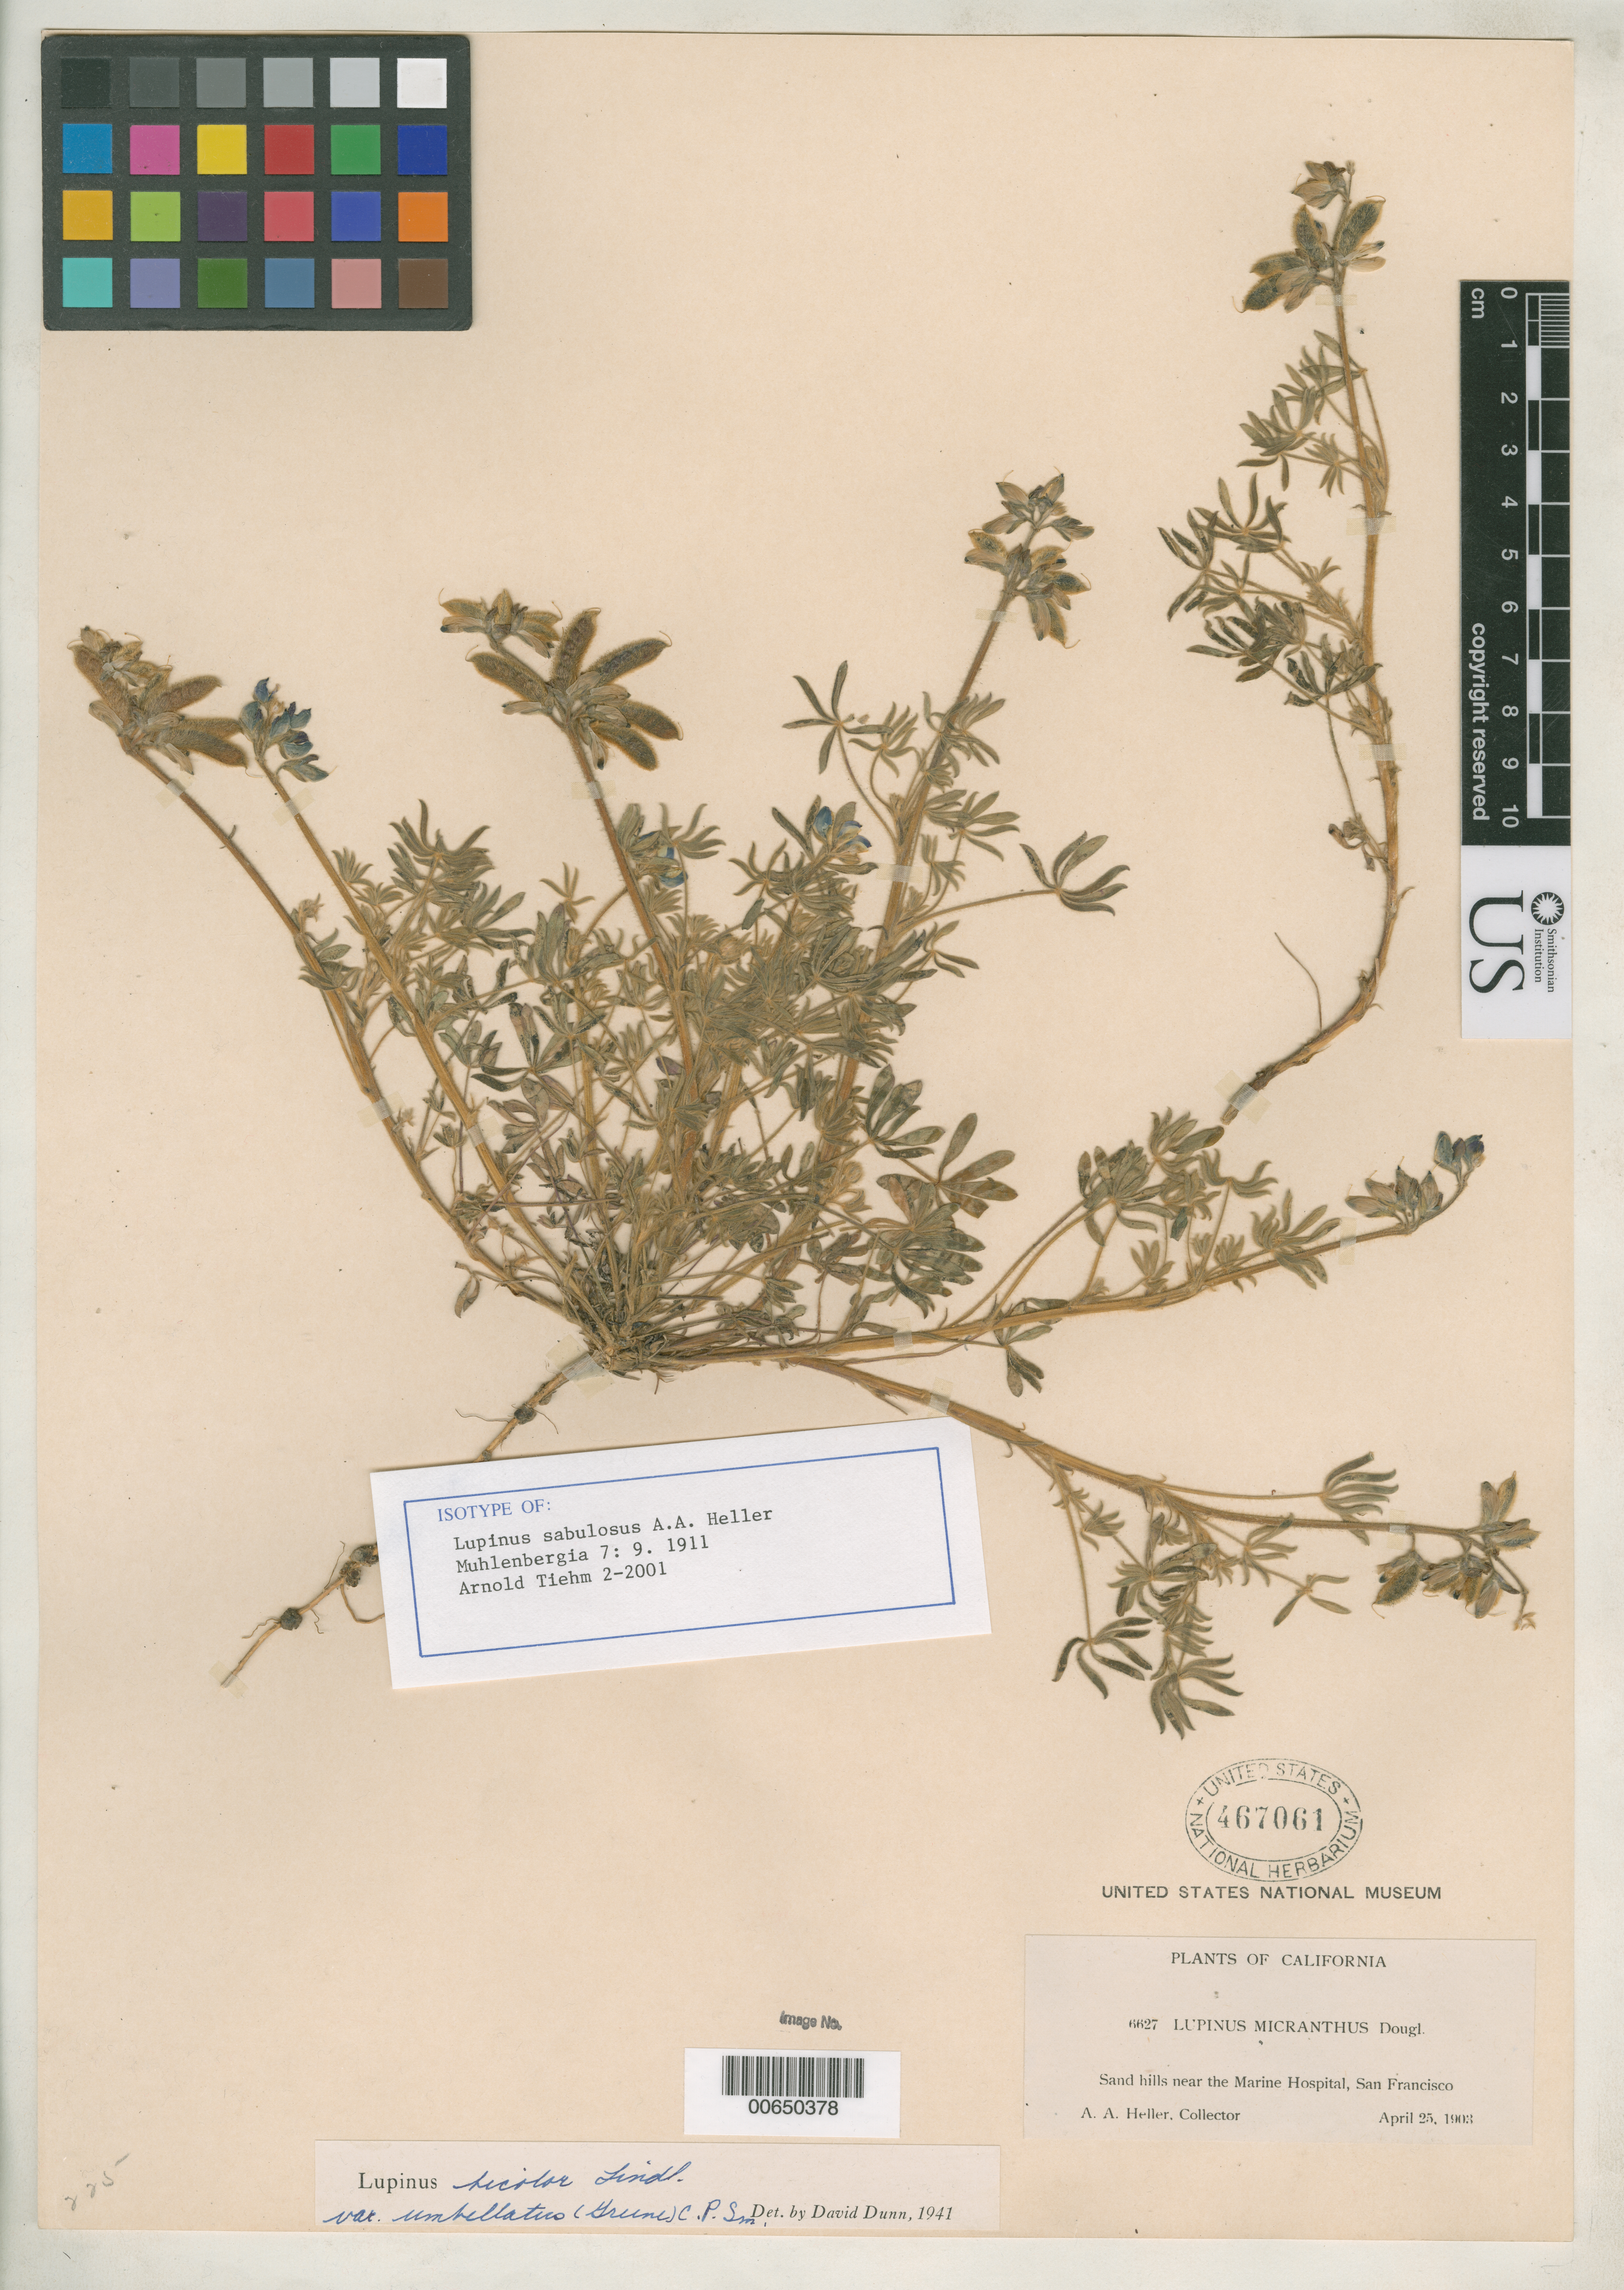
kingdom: Plantae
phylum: Tracheophyta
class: Magnoliopsida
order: Fabales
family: Fabaceae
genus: Lupinus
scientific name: Lupinus sabulosus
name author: A. Heller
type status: Isotype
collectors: A. A. Heller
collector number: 6627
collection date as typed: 25 Apr 1903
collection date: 1903-04-25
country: United States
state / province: California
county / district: San Francisco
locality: Near the Marine Hospital, San Francisco.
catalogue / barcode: US 467061